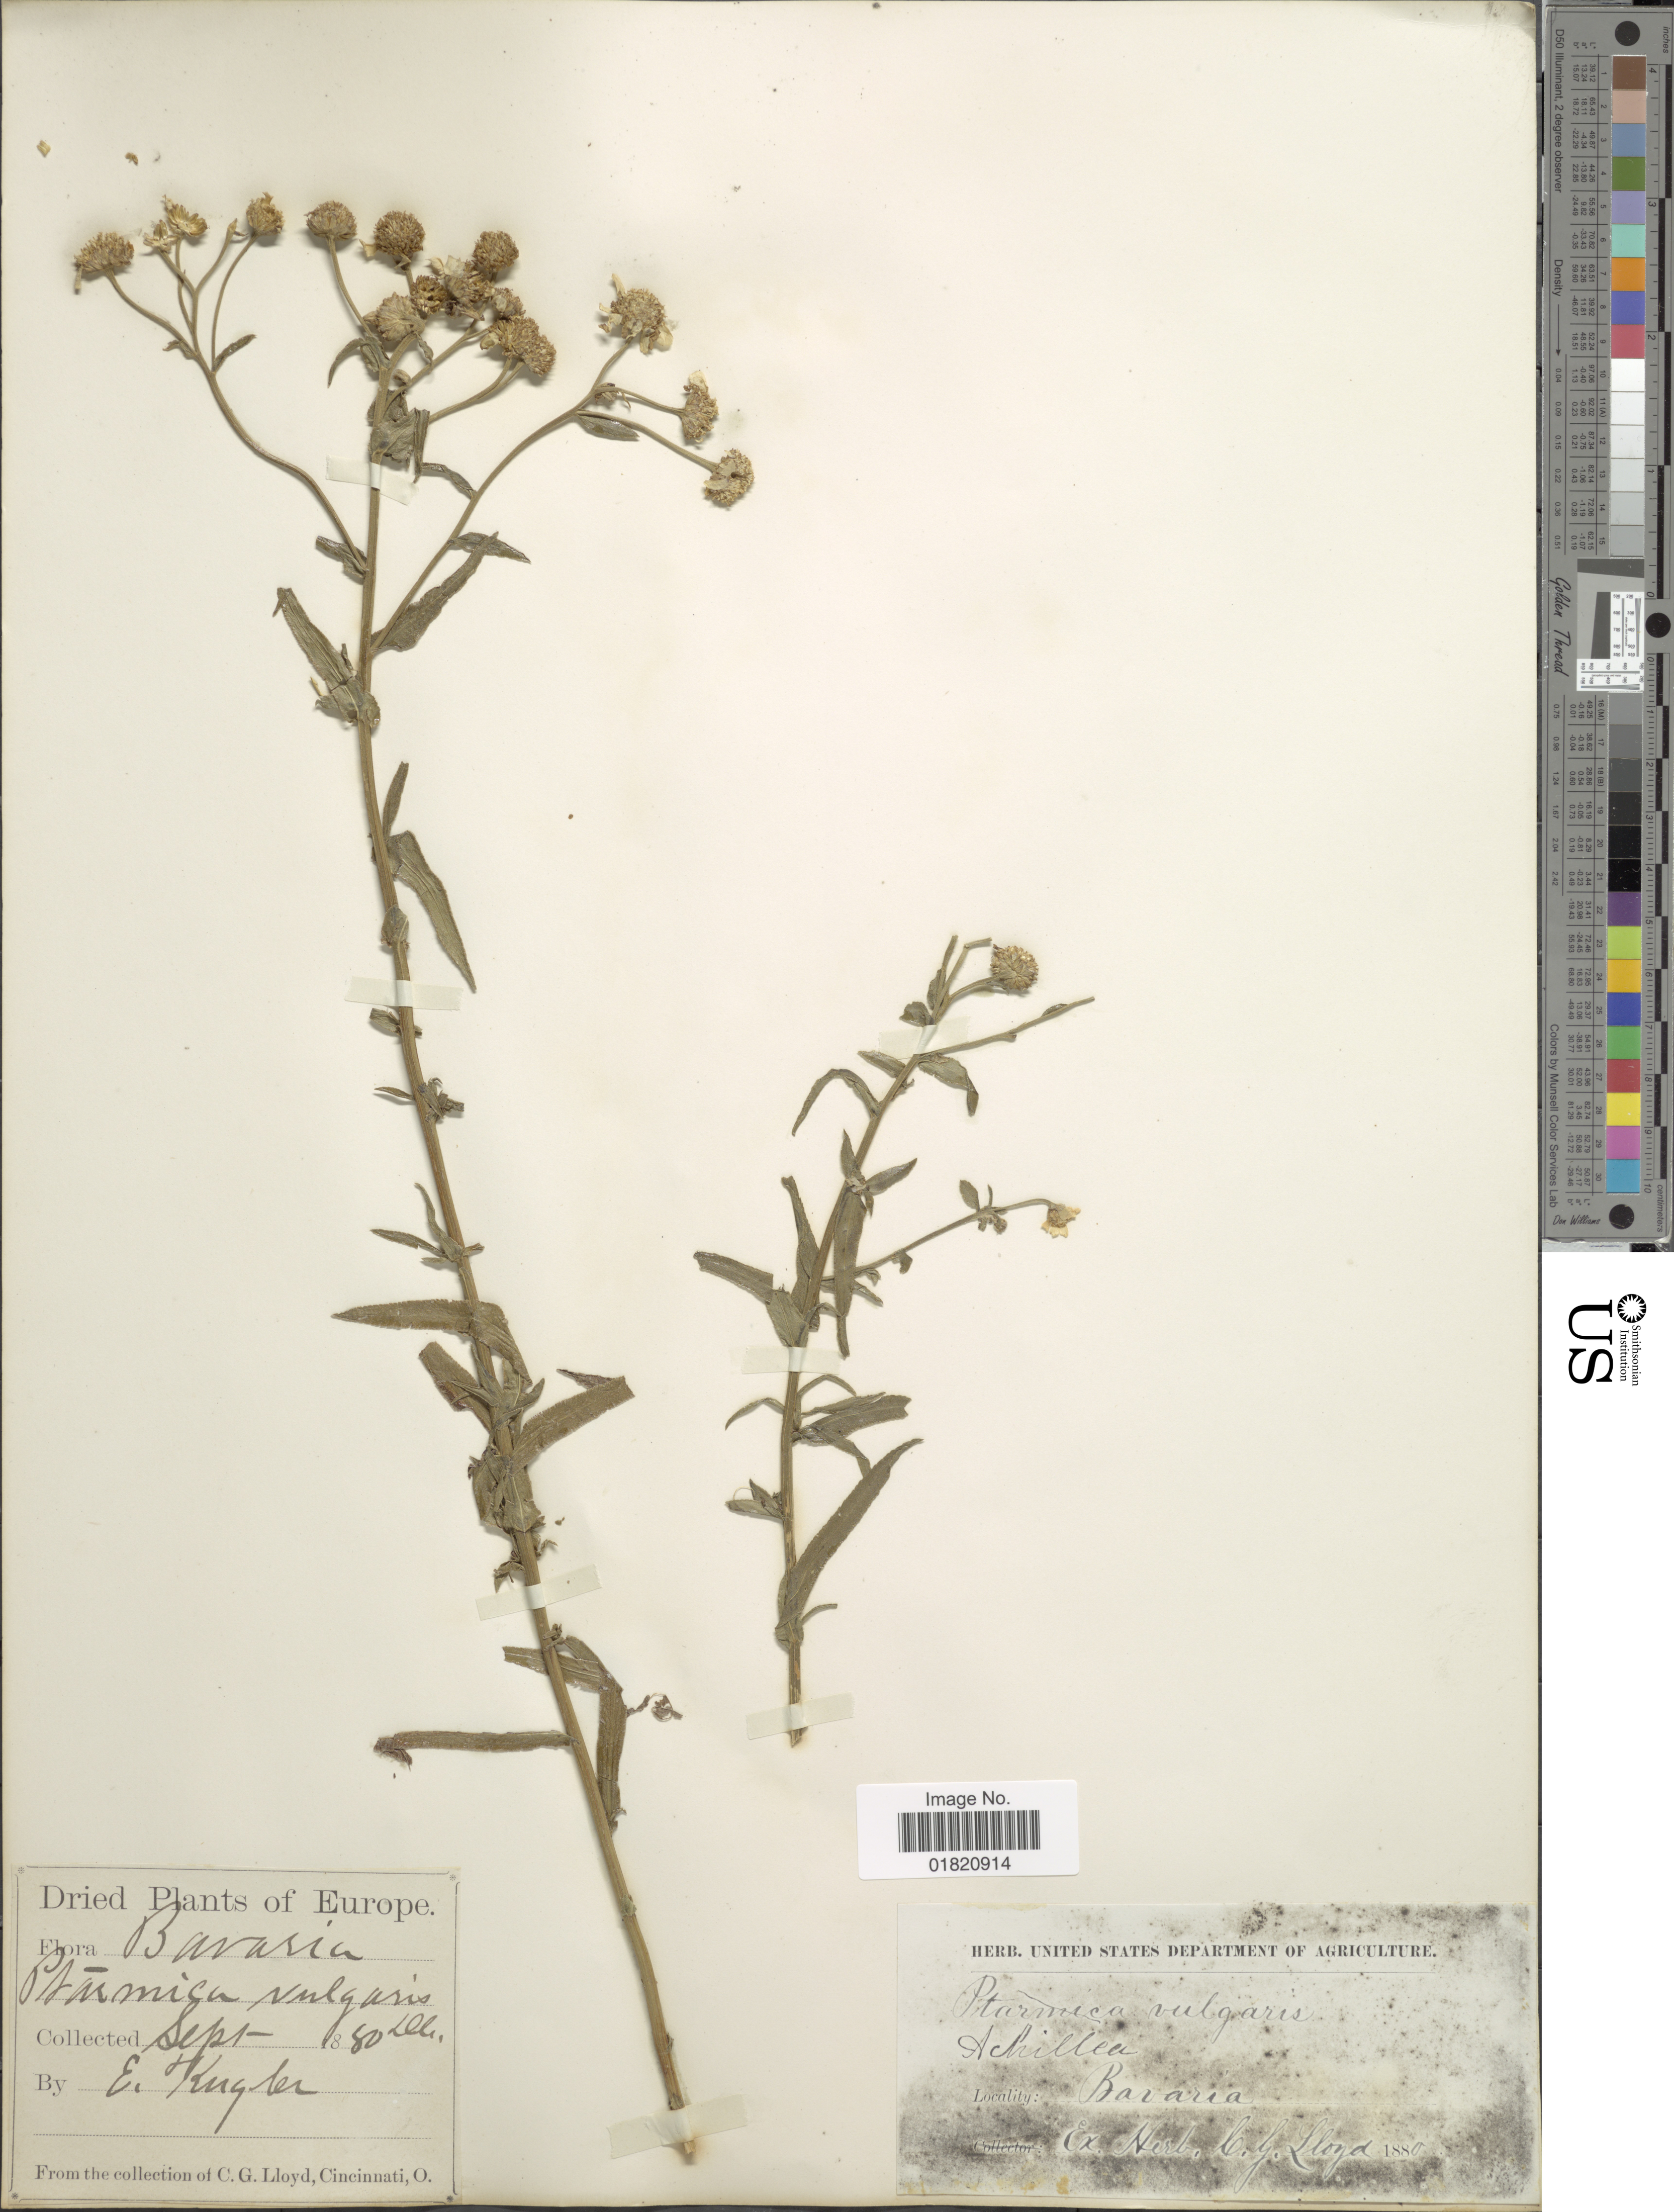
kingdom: Plantae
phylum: Tracheophyta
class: Magnoliopsida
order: Asterales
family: Asteraceae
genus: Achillea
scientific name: Achillea ptarmica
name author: L.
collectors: E. Kugler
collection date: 1850-09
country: Germany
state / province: Bayern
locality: Bavaria.